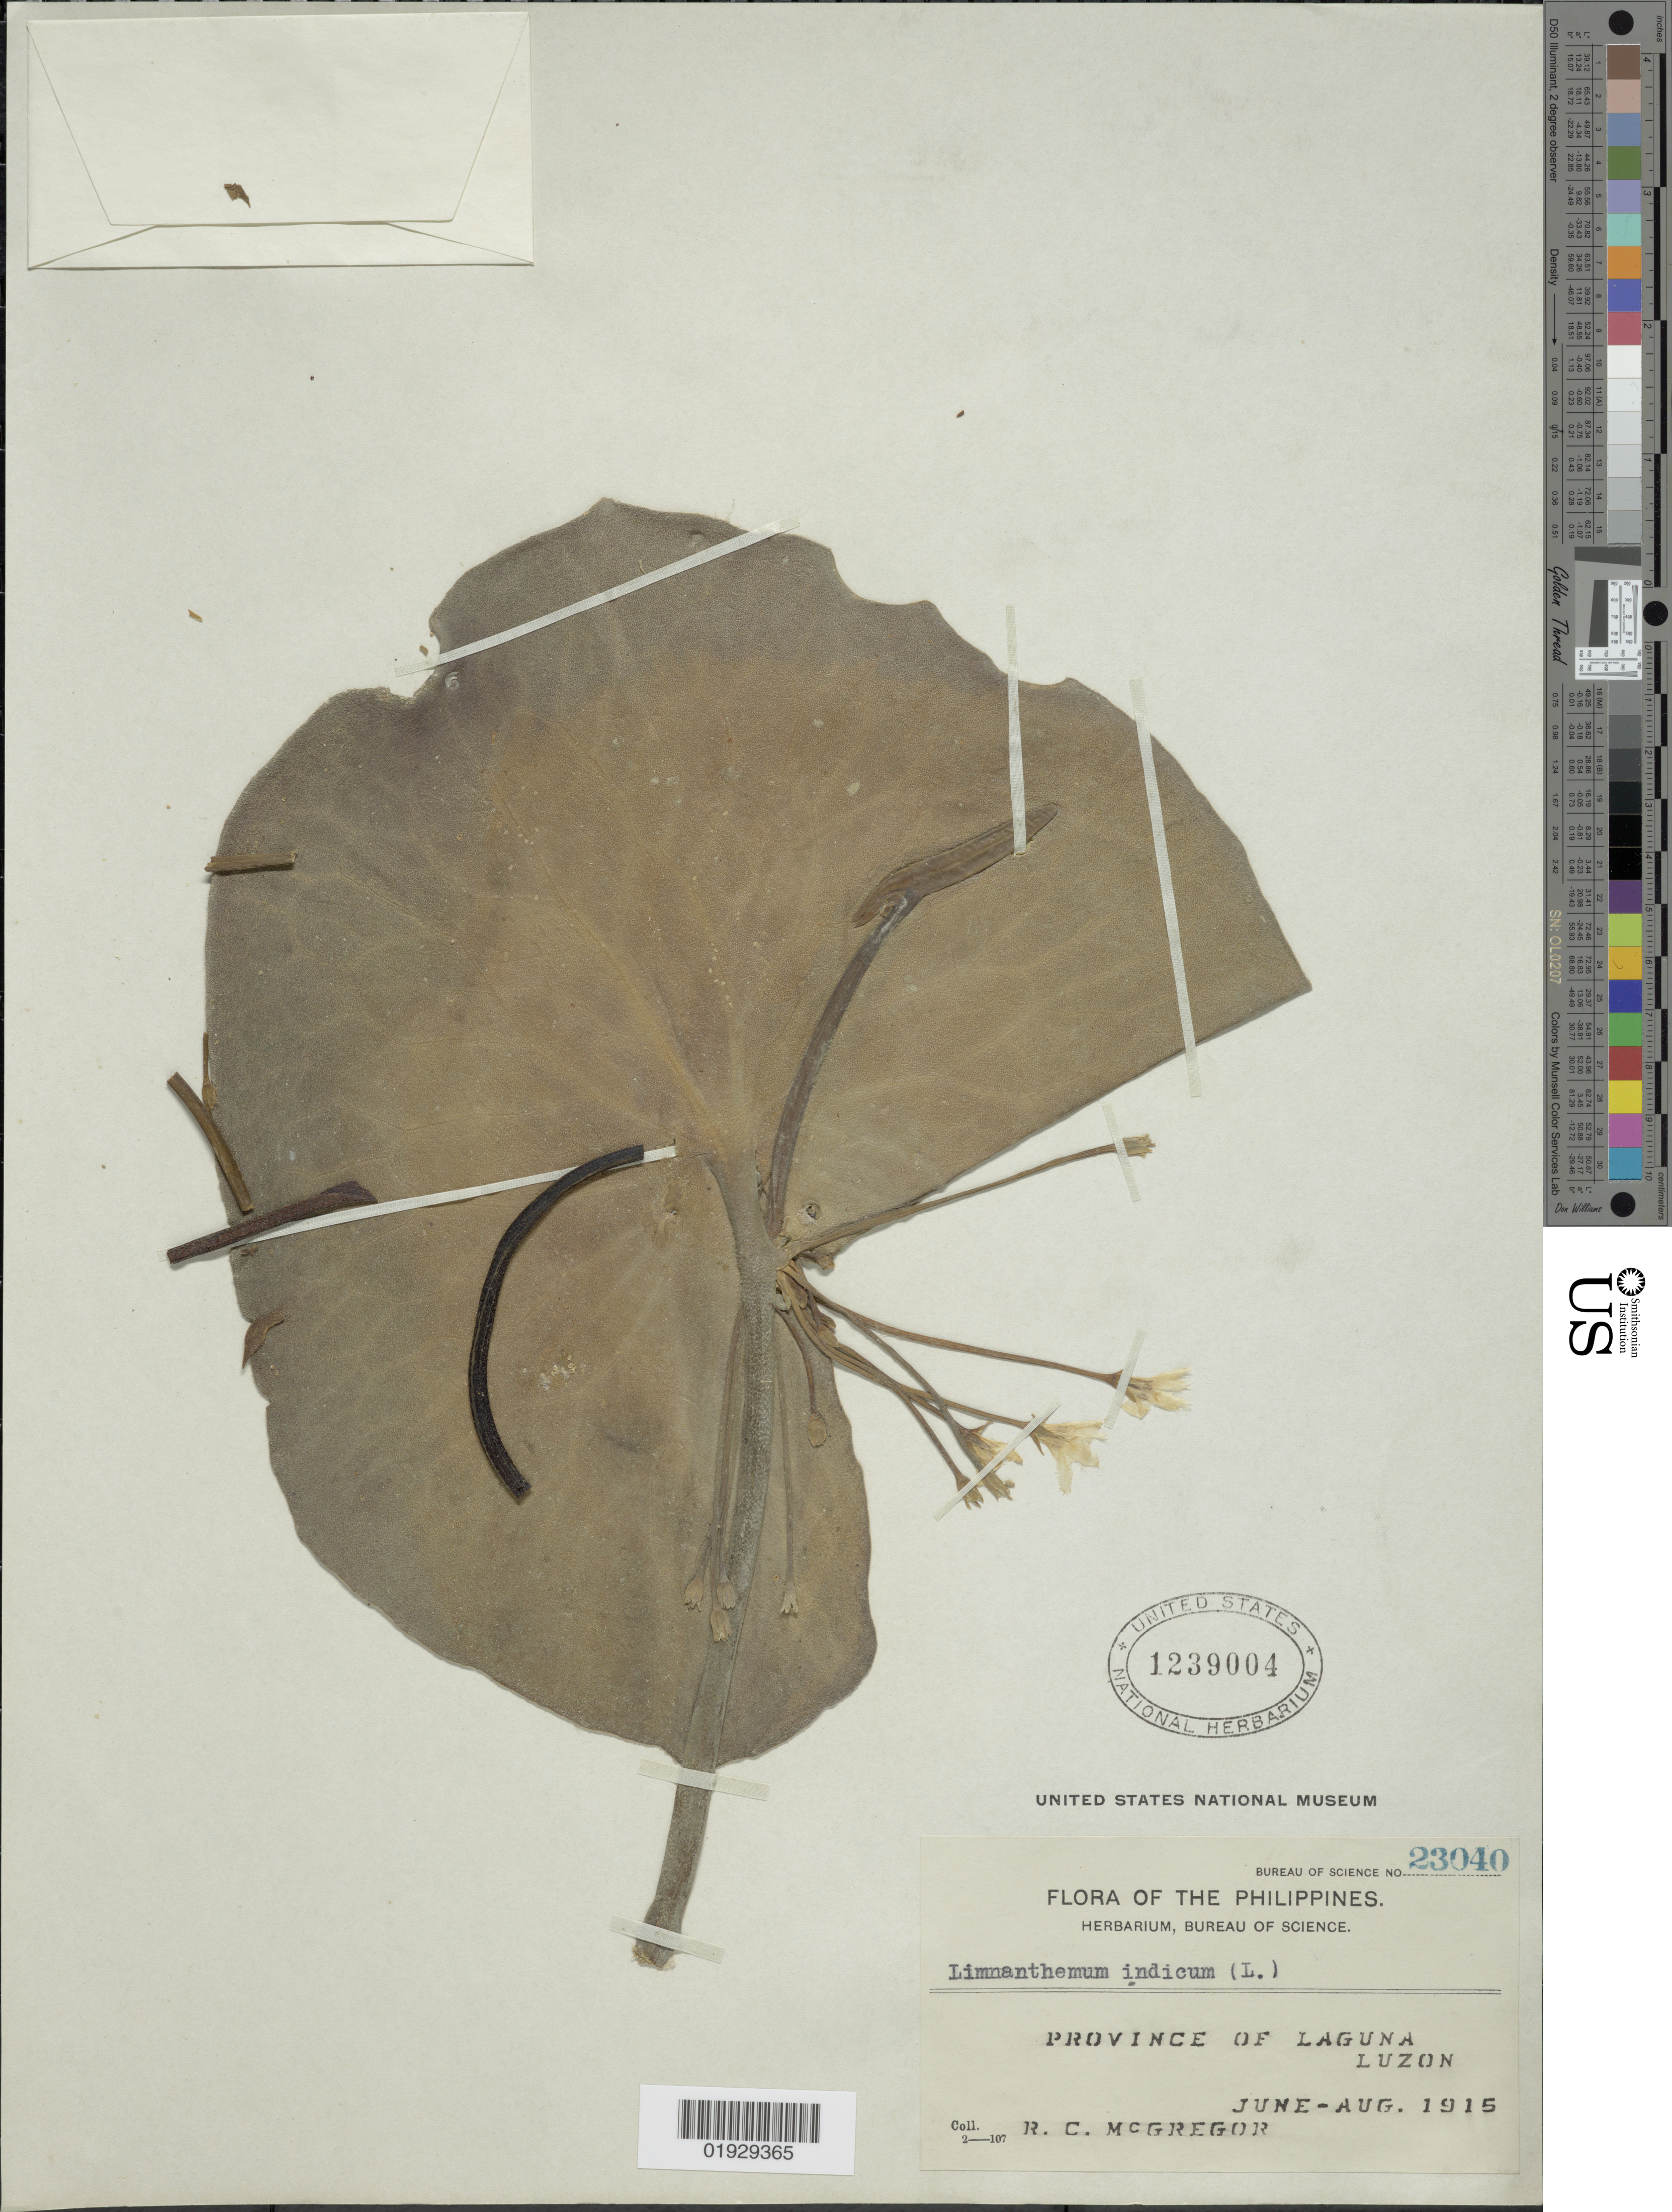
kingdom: Plantae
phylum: Tracheophyta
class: Magnoliopsida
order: Asterales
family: Menyanthaceae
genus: Nymphoides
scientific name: Nymphoides indica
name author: (L.) Kuntze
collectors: R. C. McGregor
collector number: Bureau of Science 23040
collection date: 1915-06/1915-08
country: Philippines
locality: Province of Laguna, Luzon.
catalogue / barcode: US 1239004